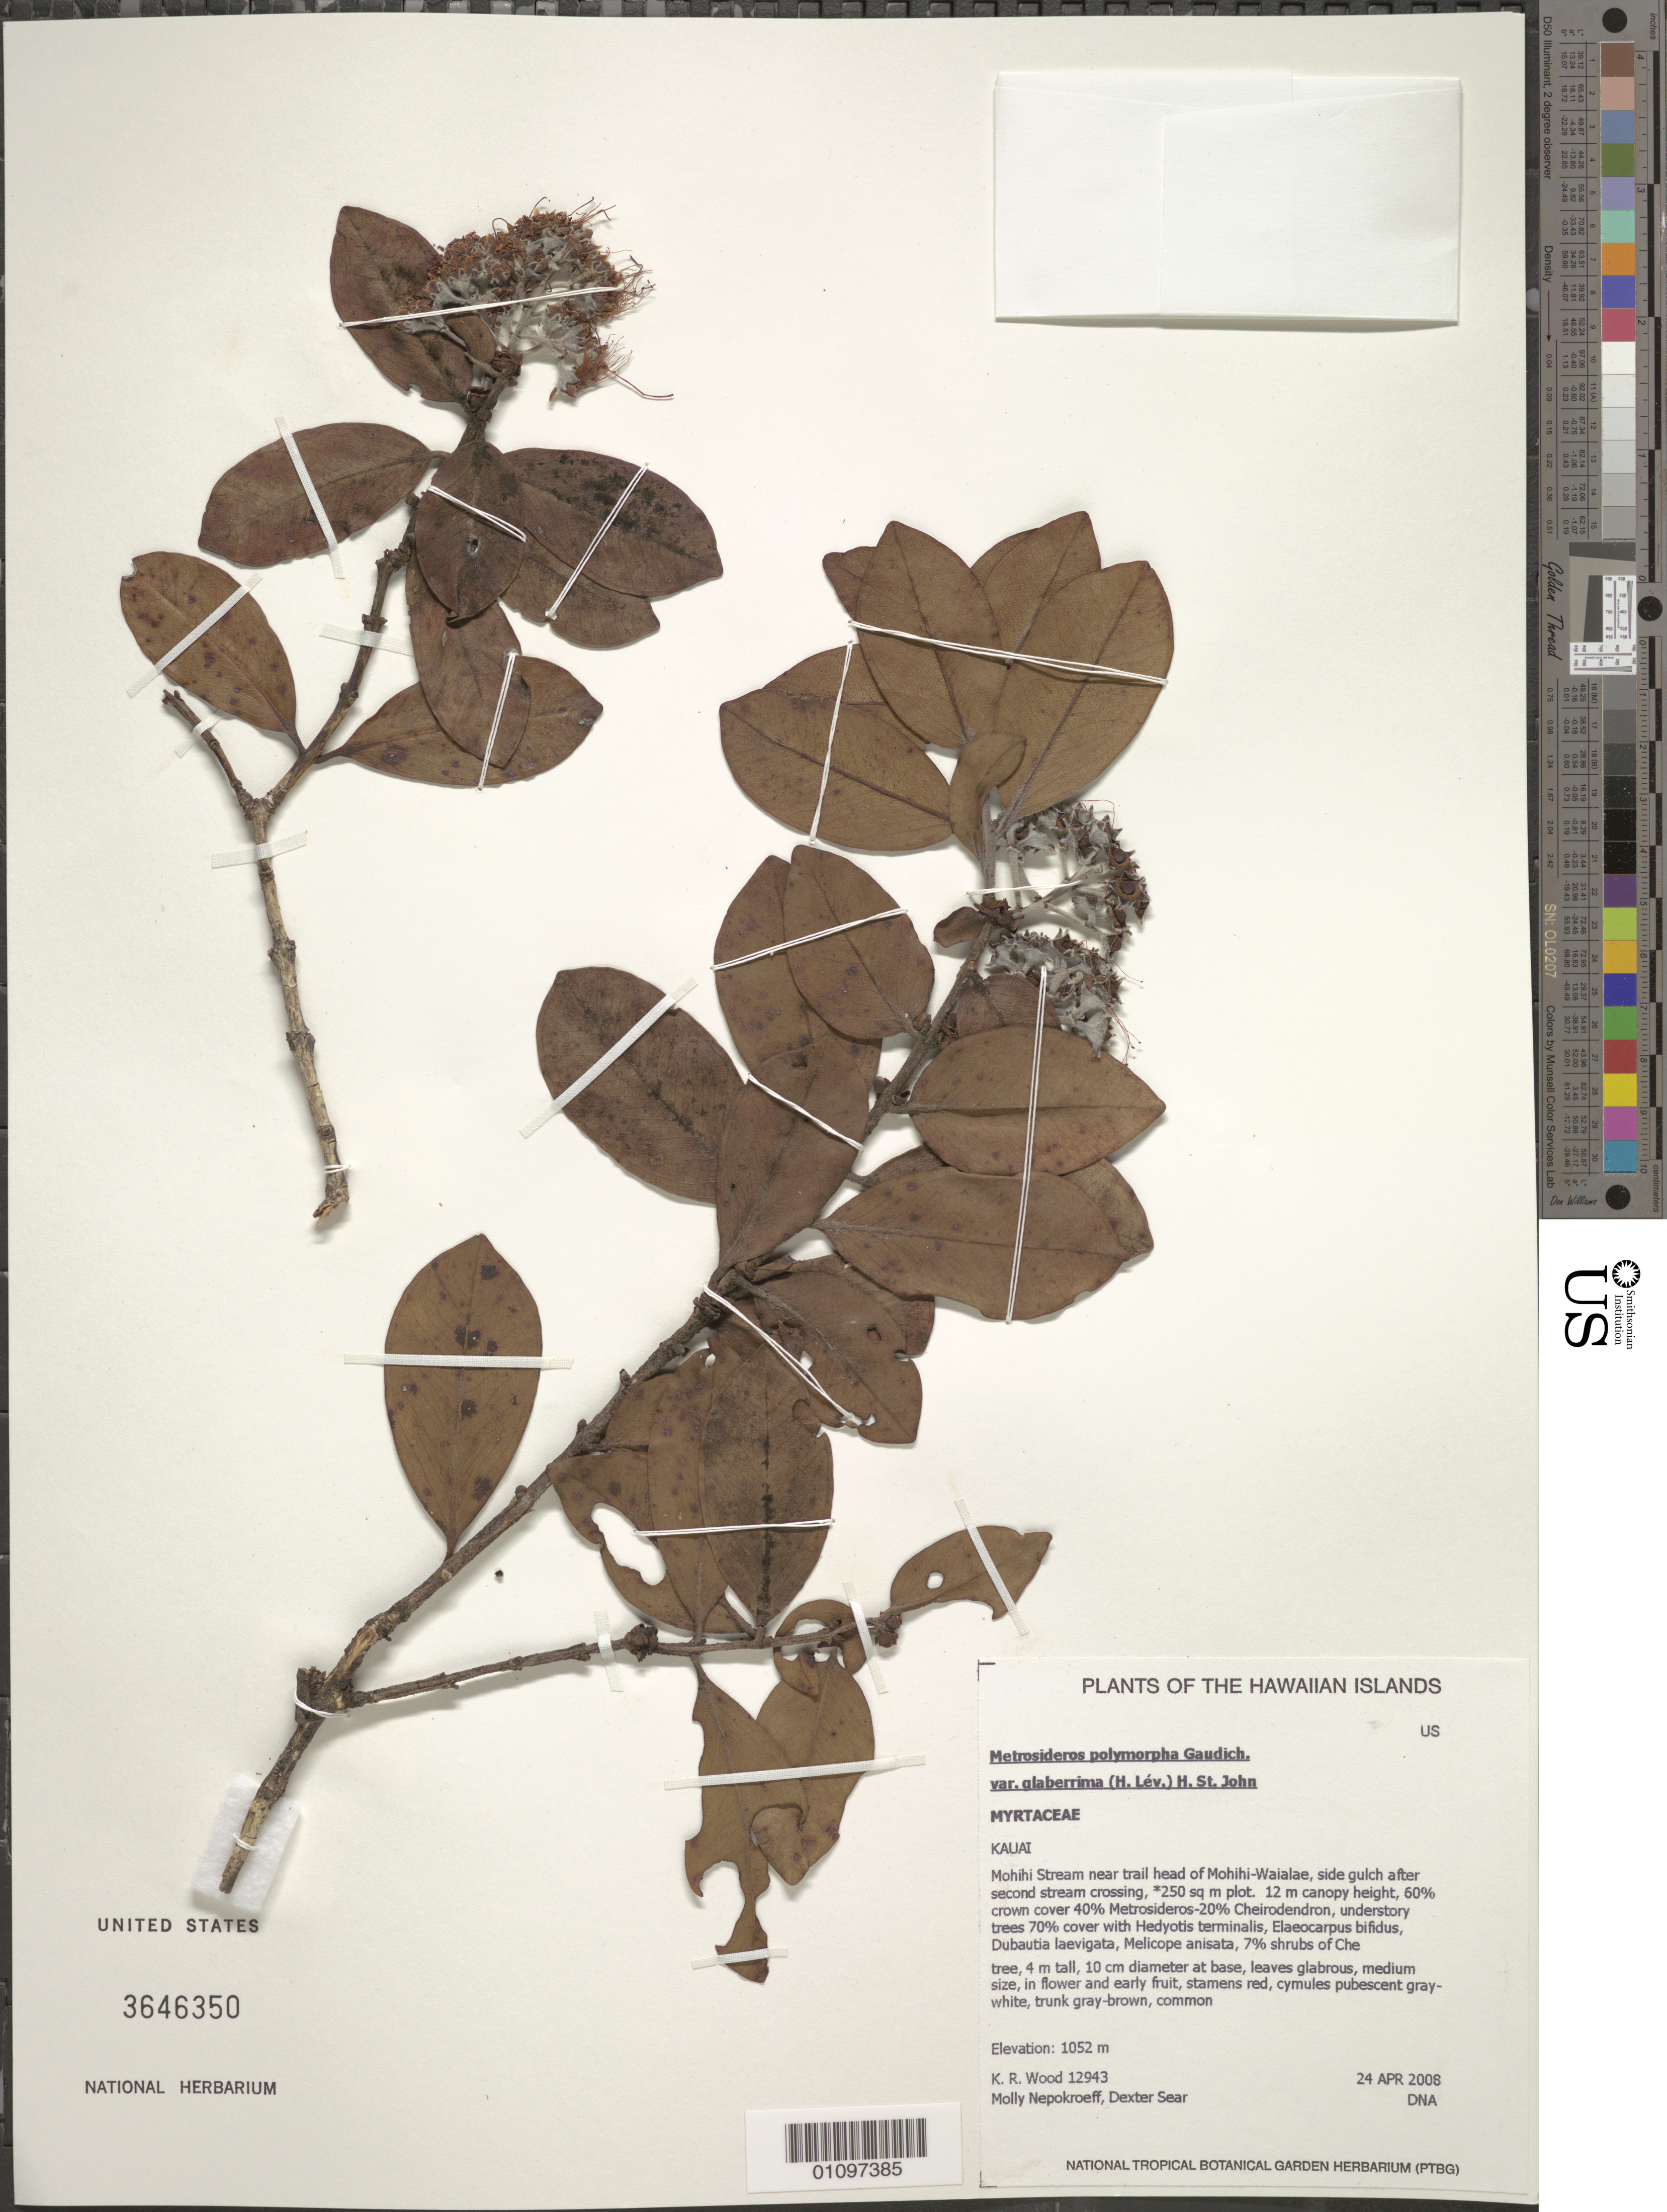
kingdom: Plantae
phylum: Tracheophyta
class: Magnoliopsida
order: Myrtales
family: Myrtaceae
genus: Metrosideros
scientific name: Metrosideros polymorpha var. glaberrima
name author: (H. Lév.) H. St. John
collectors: K. R. Wood, M. Nepokroeff & D. Sear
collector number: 12943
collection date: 2008-04-24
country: United States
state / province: Hawaii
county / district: Kauai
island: Kaua'i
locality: Mohihi Stream near trail head of Mohihi-Waialae, side gulch after second stream crossing, 250 sq m plot.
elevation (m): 1052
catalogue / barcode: US 3646350